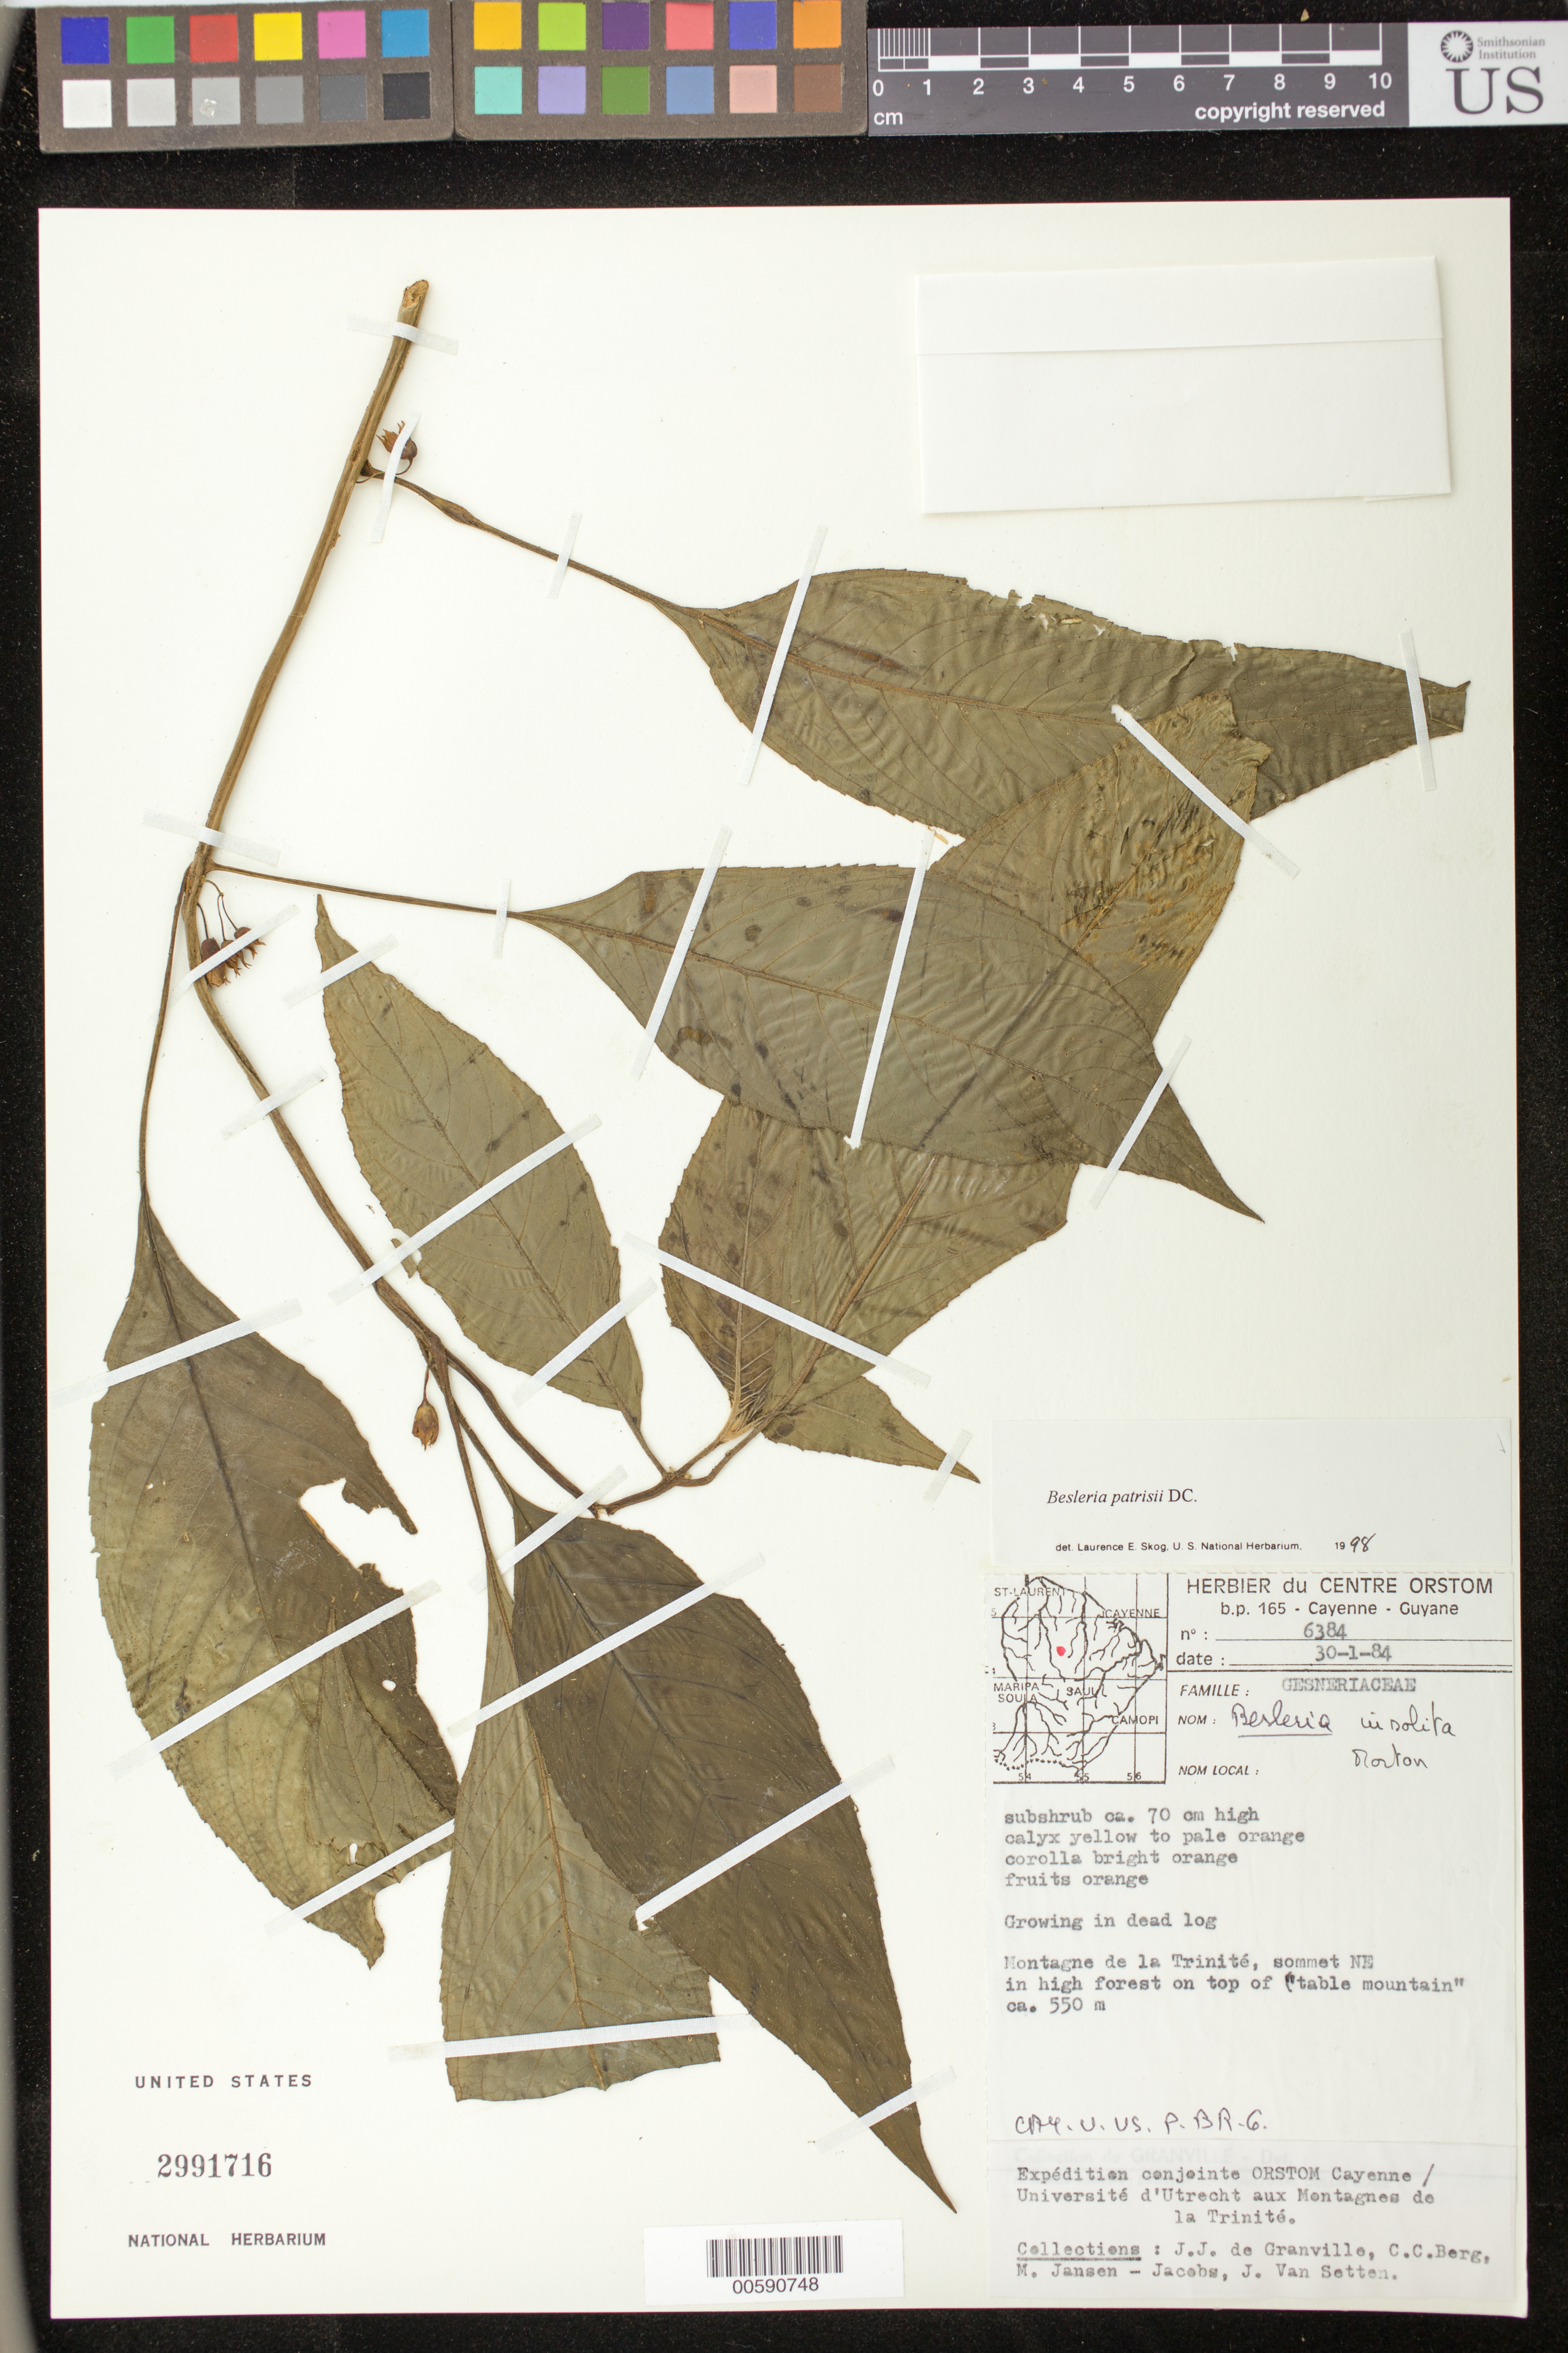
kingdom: Plantae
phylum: Tracheophyta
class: Magnoliopsida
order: Lamiales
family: Gesneriaceae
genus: Besleria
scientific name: Besleria patrisii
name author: DC.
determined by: Skog, Laurence E.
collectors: J.-J. de Granville, C. C. Berg, M. J. Jansen-Jacobs & J. van Setten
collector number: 6384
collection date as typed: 30 Jan 1984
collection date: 1984-01-30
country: French Guiana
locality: Montagne de la Trinité, sommet NE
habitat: In high forest on top of "table mountain"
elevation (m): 550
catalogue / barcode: US 2991716